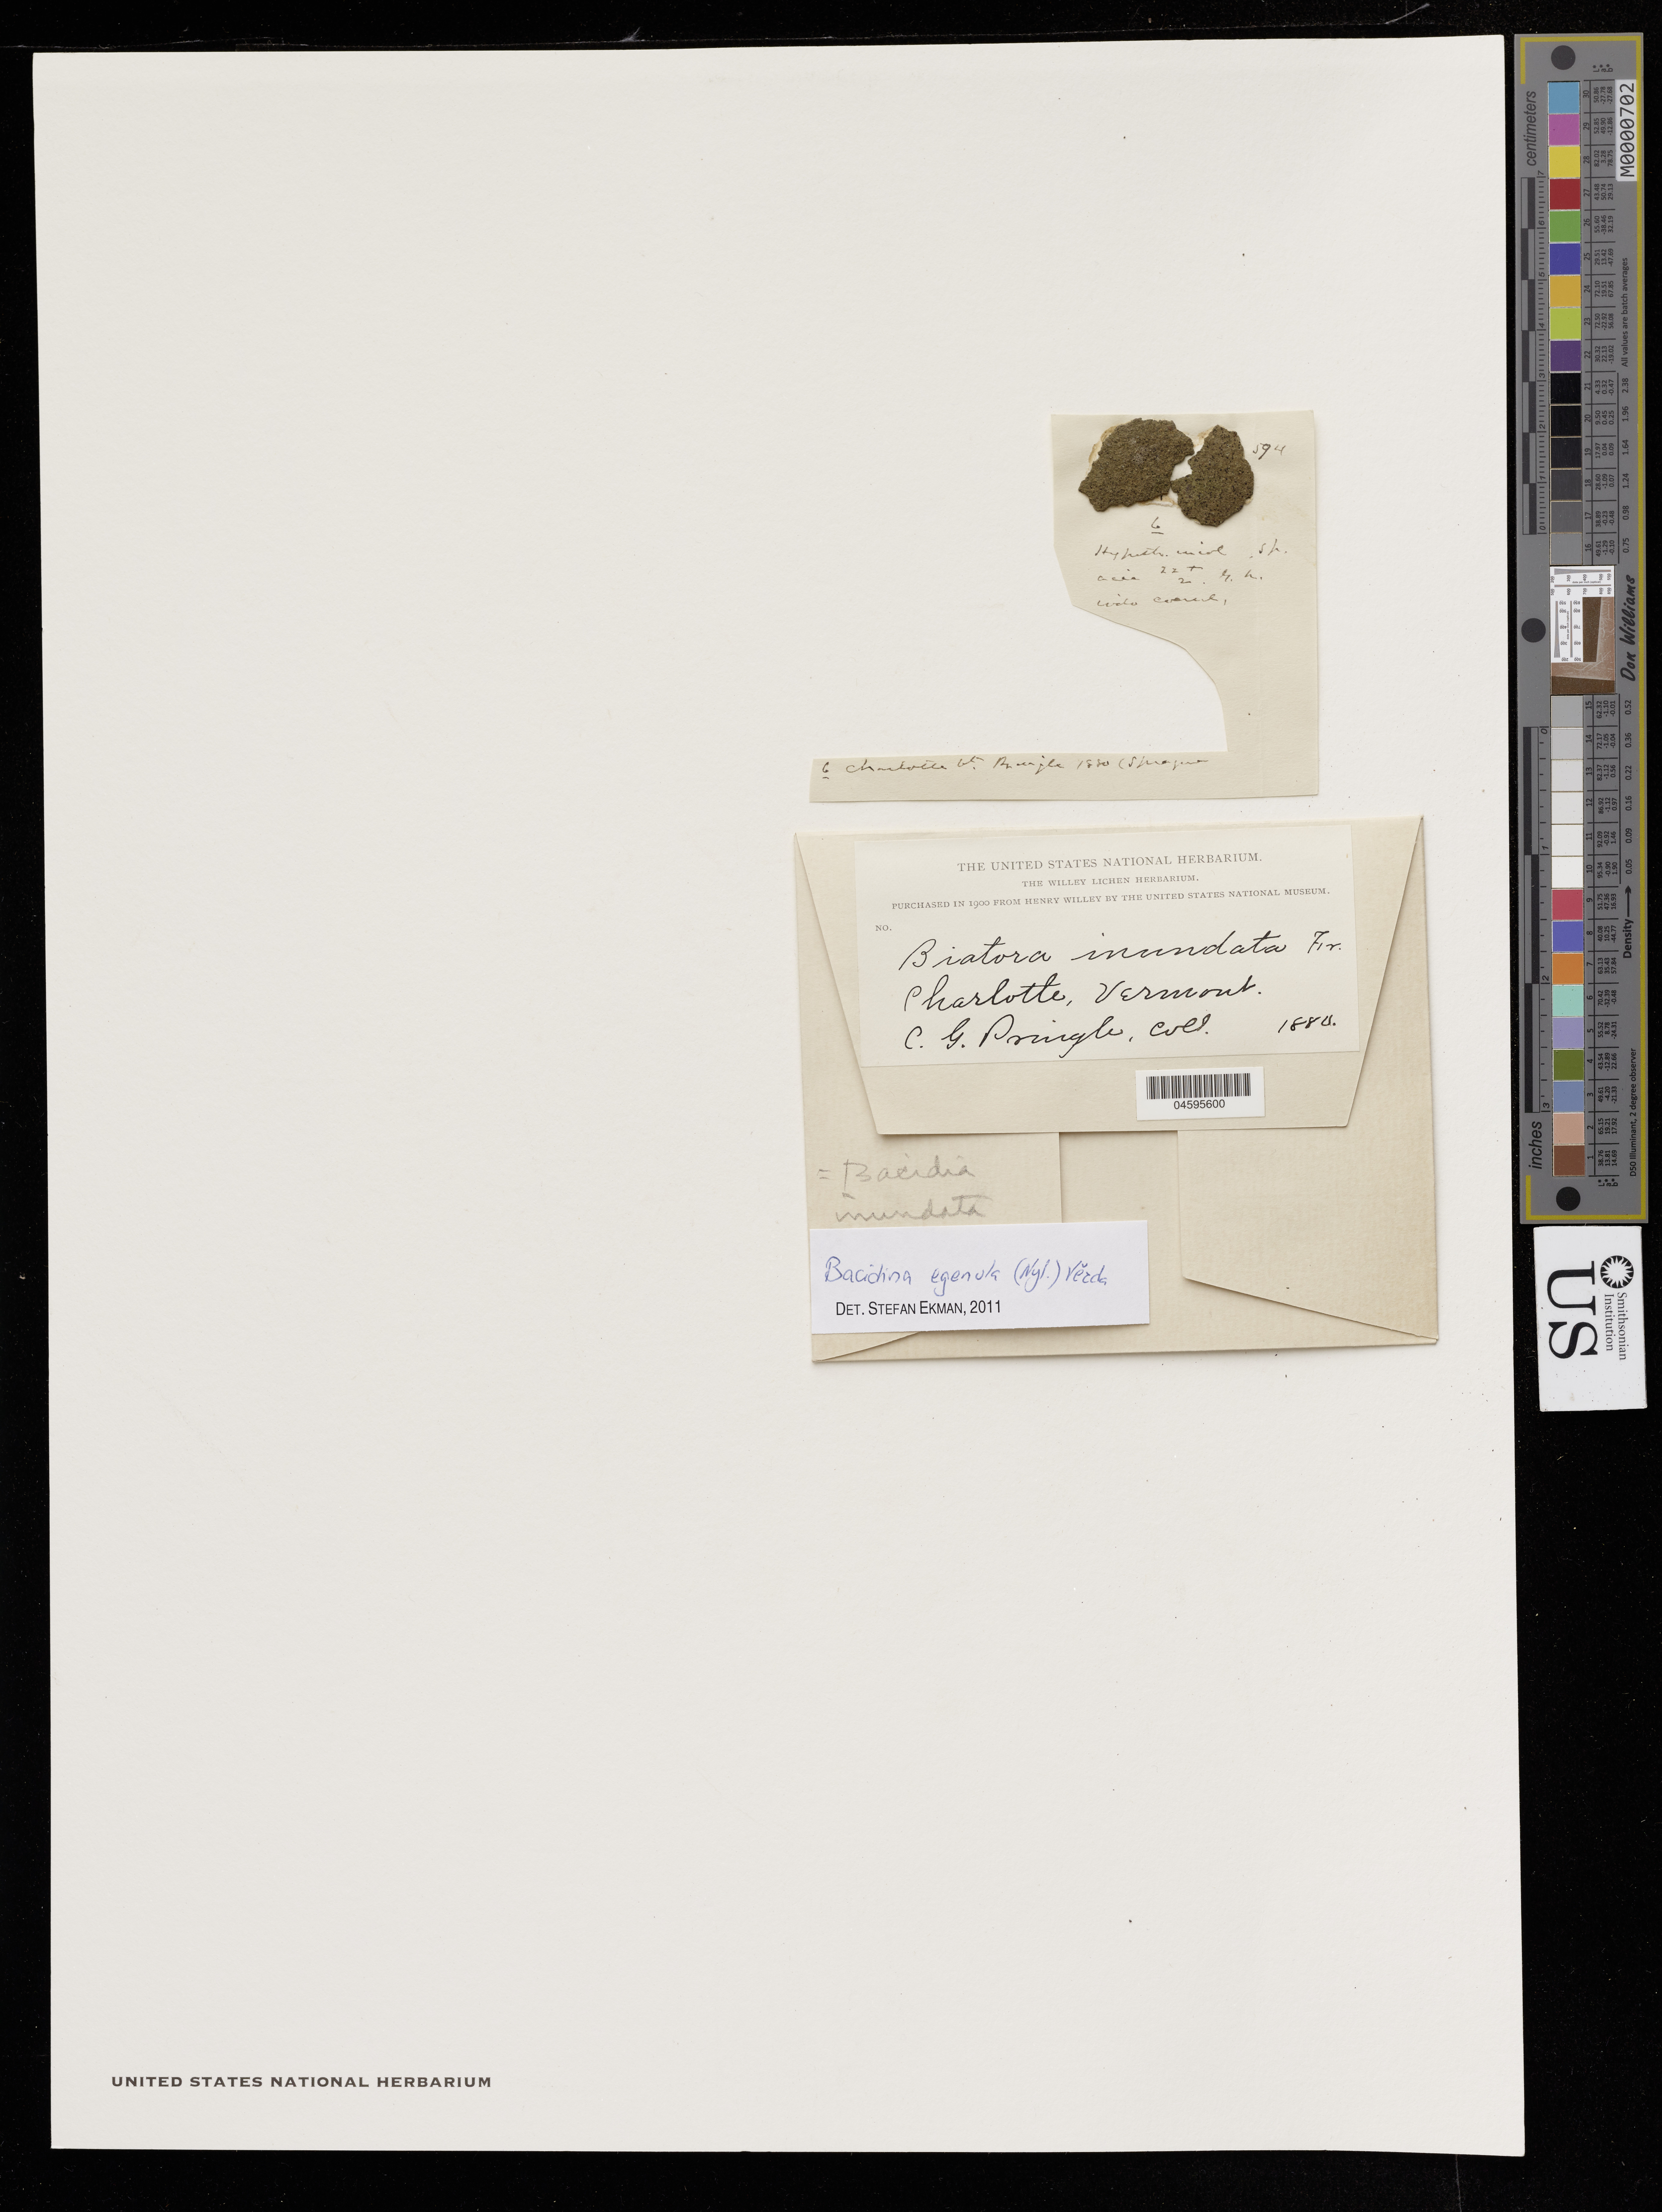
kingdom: Fungi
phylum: Ascomycota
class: Lecanoromycetes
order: Lecanorales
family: Ramalinaceae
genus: Bacidia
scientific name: Bacidia egenula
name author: (Nyl.) Arnold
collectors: C. G. Pringle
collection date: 1880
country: United States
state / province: Vermont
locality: Charlotte.